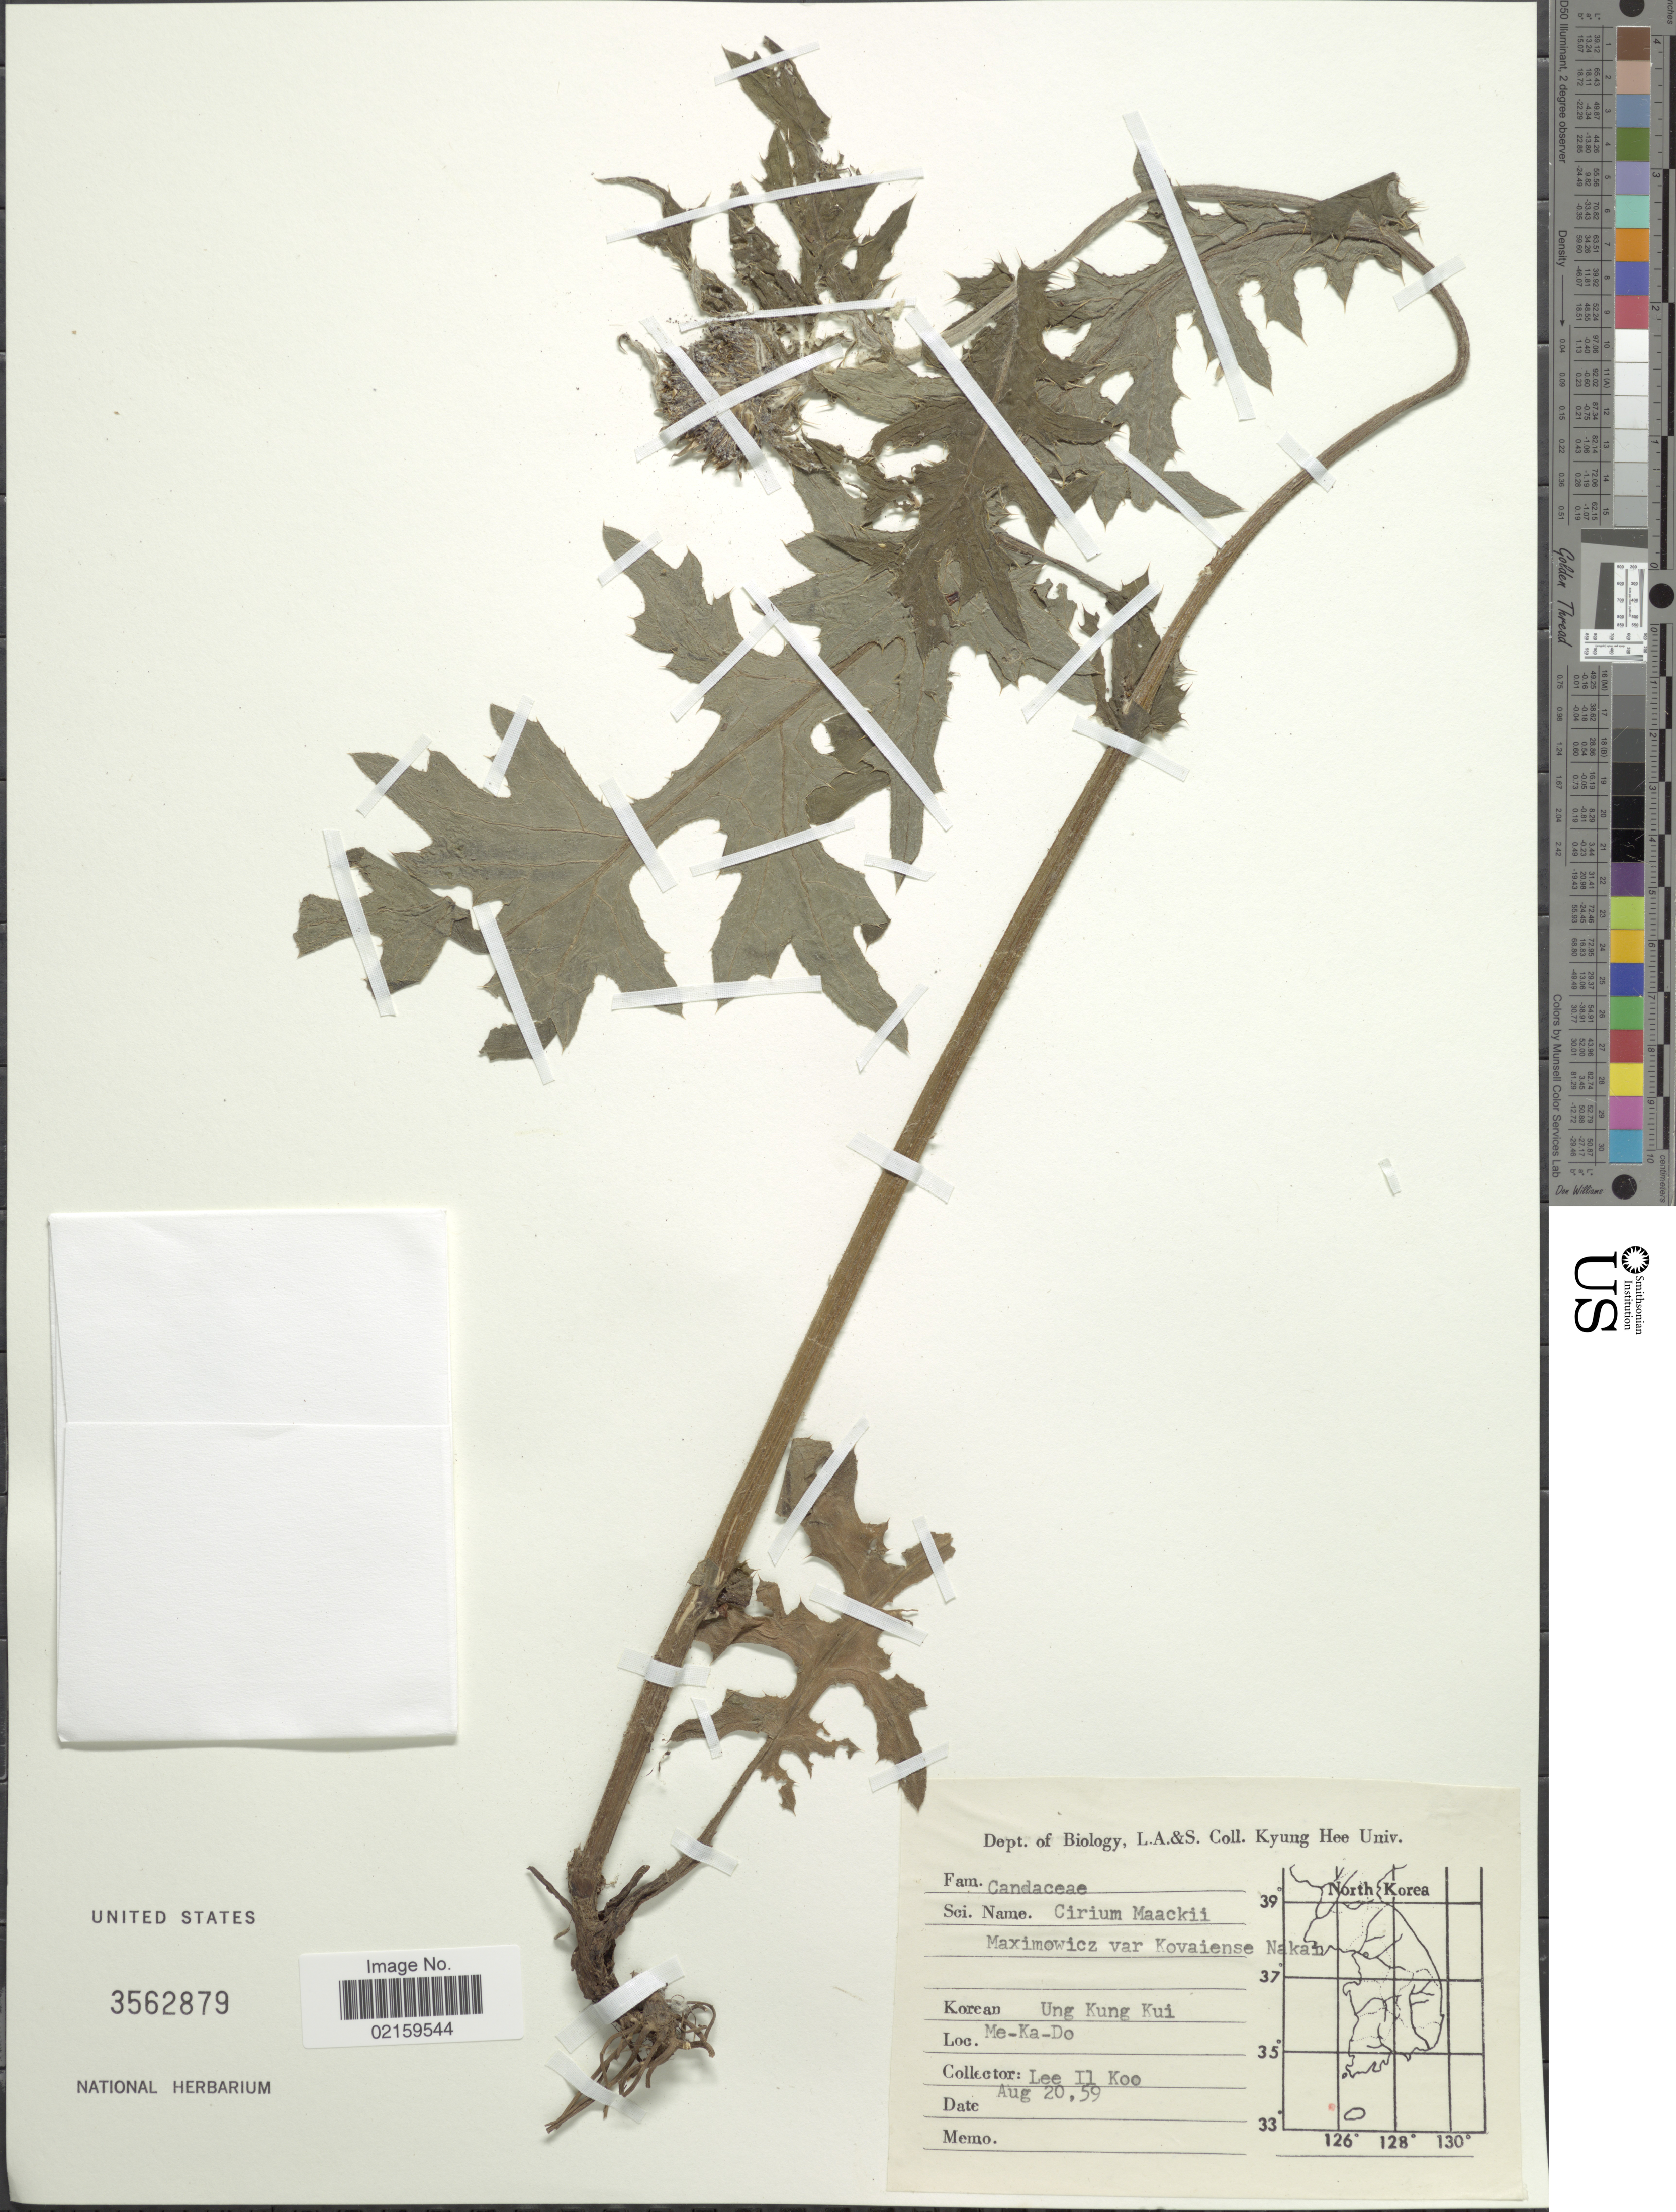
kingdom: Plantae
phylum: Tracheophyta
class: Magnoliopsida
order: Asterales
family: Asteraceae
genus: Cirsium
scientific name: Cirsium japonicum var. maackii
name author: (Maxim.) Matsum.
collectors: Il-Ko Lee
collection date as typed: Transcribed d/m/y: 20/8/59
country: South Korea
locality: Me-Ka-Do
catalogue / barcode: US 3562879